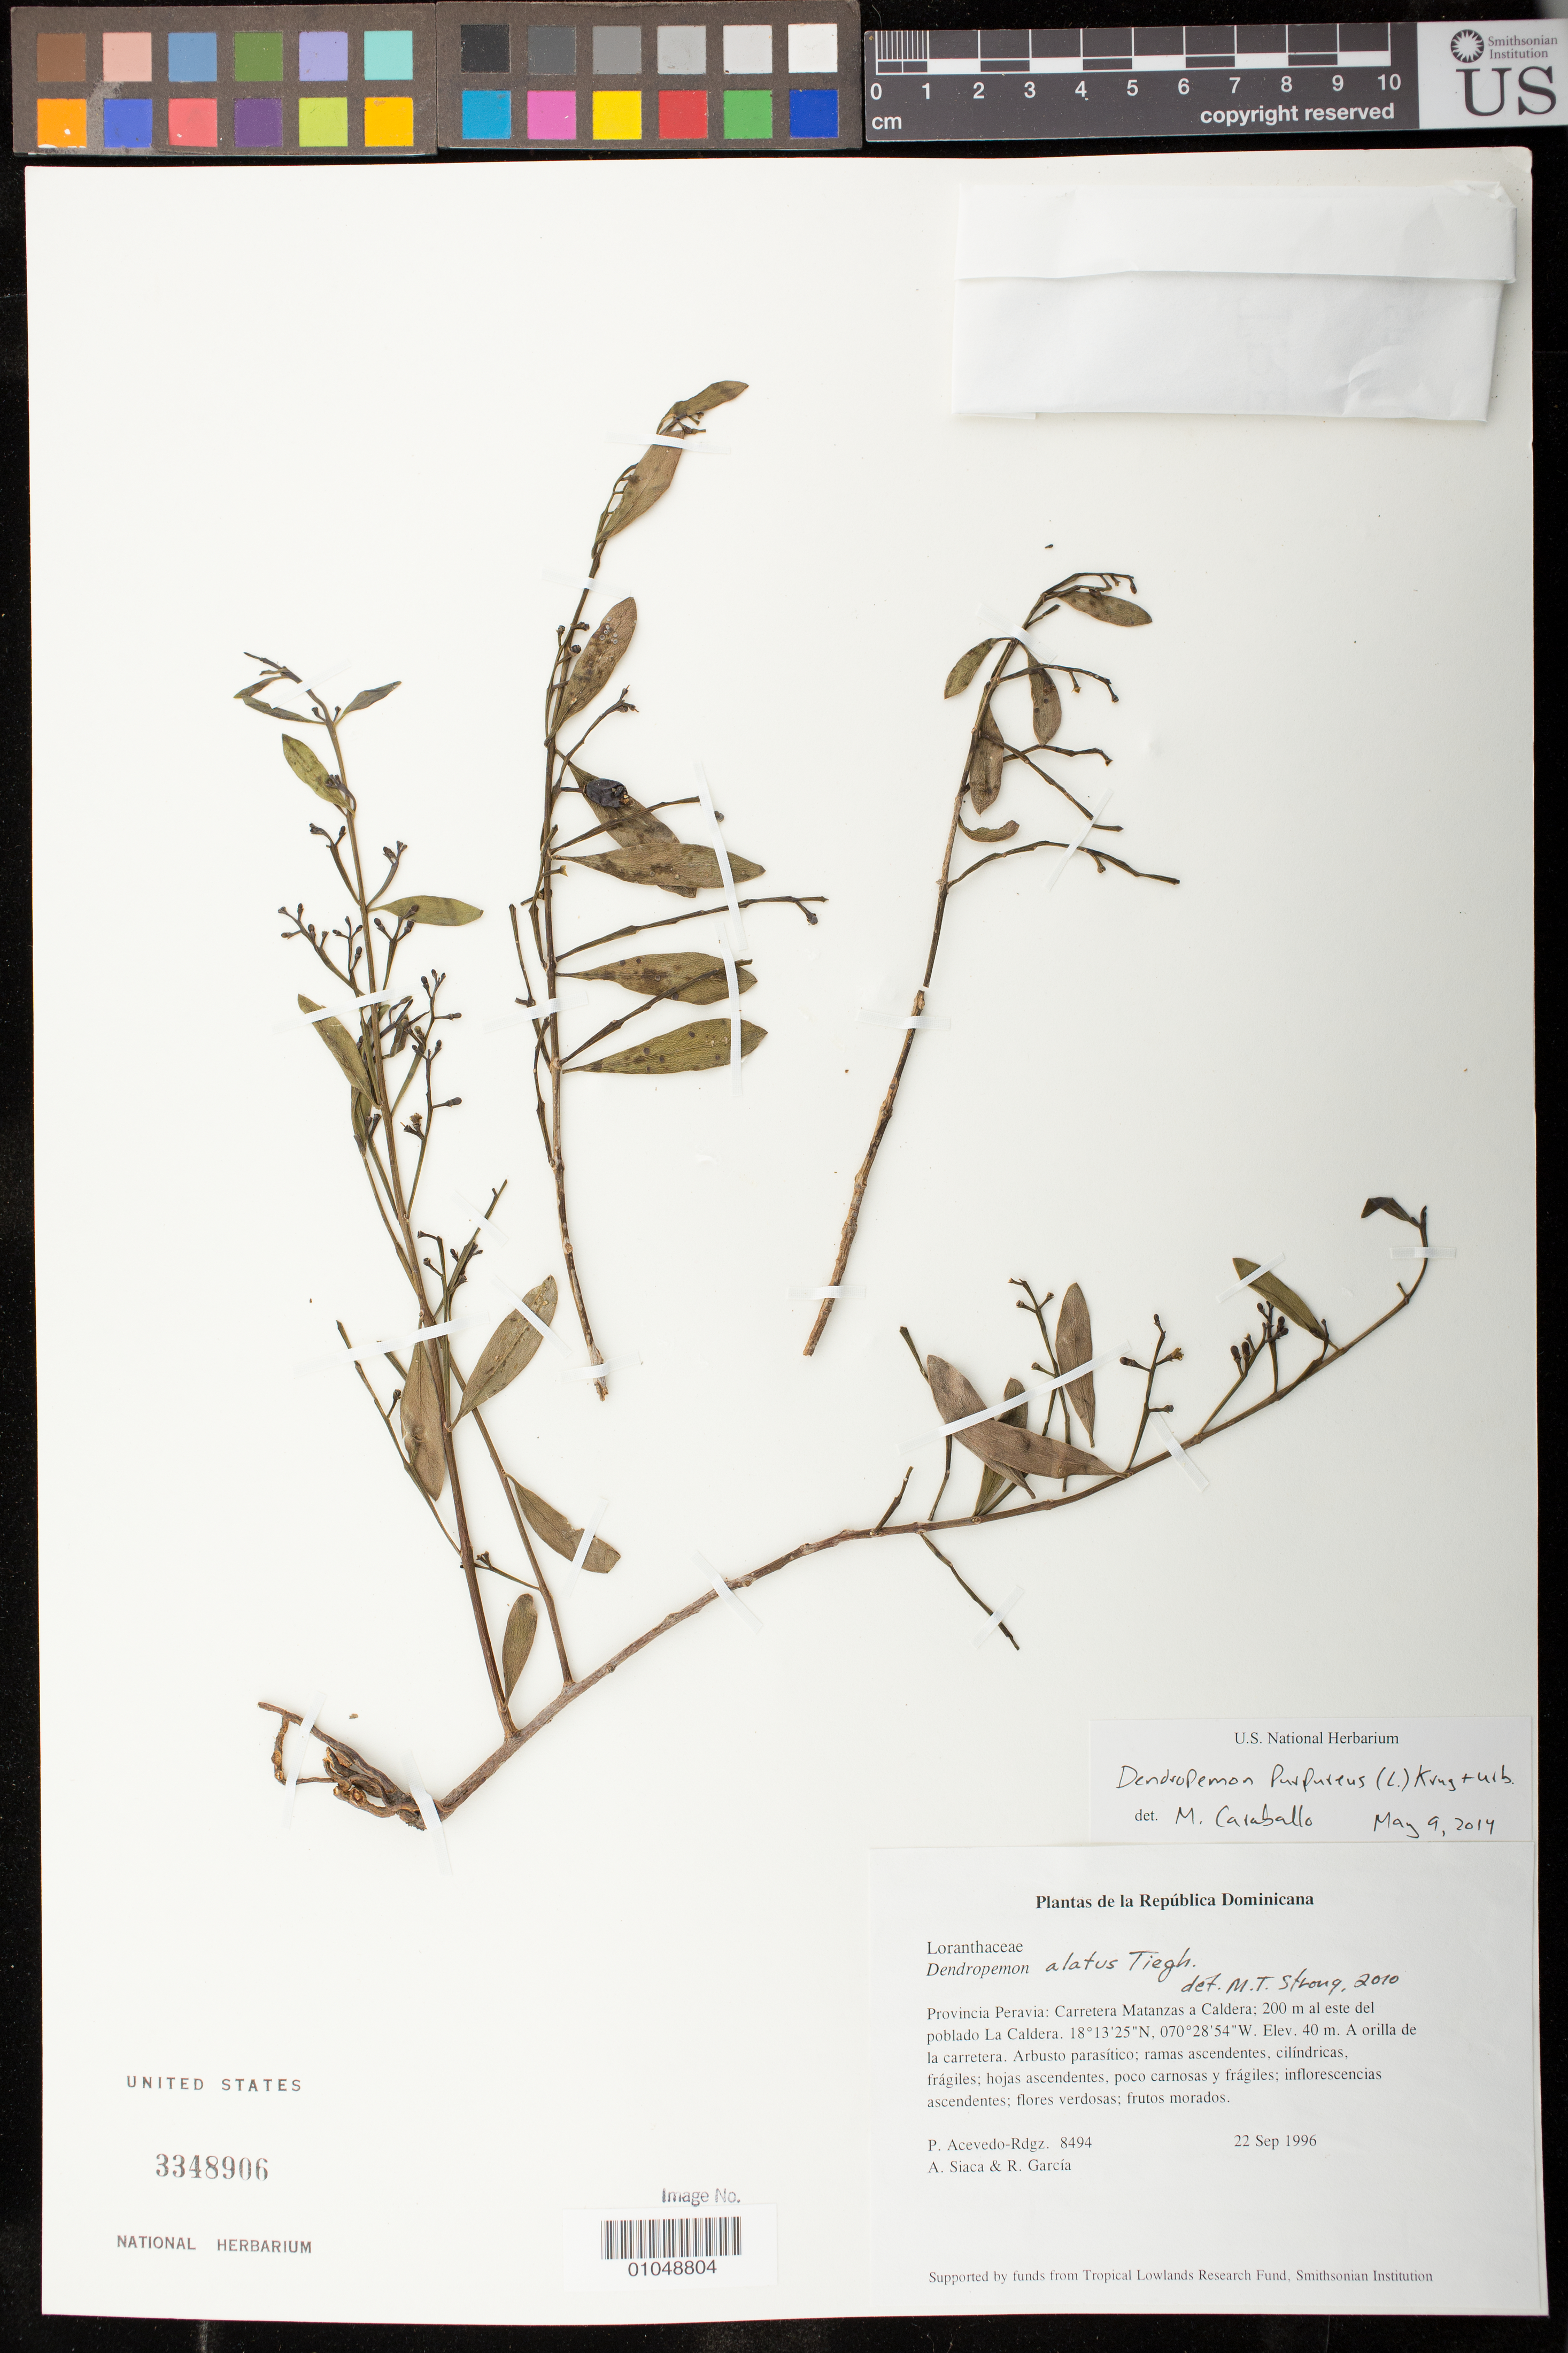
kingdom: Plantae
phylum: Tracheophyta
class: Magnoliopsida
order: Santalales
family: Loranthaceae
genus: Dendropemon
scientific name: Dendropemon purpureus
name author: (L.) Krug & Urb.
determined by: Caraballo-Ortiz, Marcos A., (MISS), University of Mississippi (UNITED STATES)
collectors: P. Acevedo-Rodr., A. Siaca & R. G. García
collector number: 8494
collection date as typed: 22 Sep 1996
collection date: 1996-09-22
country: Dominican Republic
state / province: Peravia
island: Hispaniola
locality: Provincia Peravia: Carretera Matanzas a Caldera; 200 m al este del poblado La Caldera.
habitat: A orilla de la carretera.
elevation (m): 40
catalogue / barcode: US 3348906